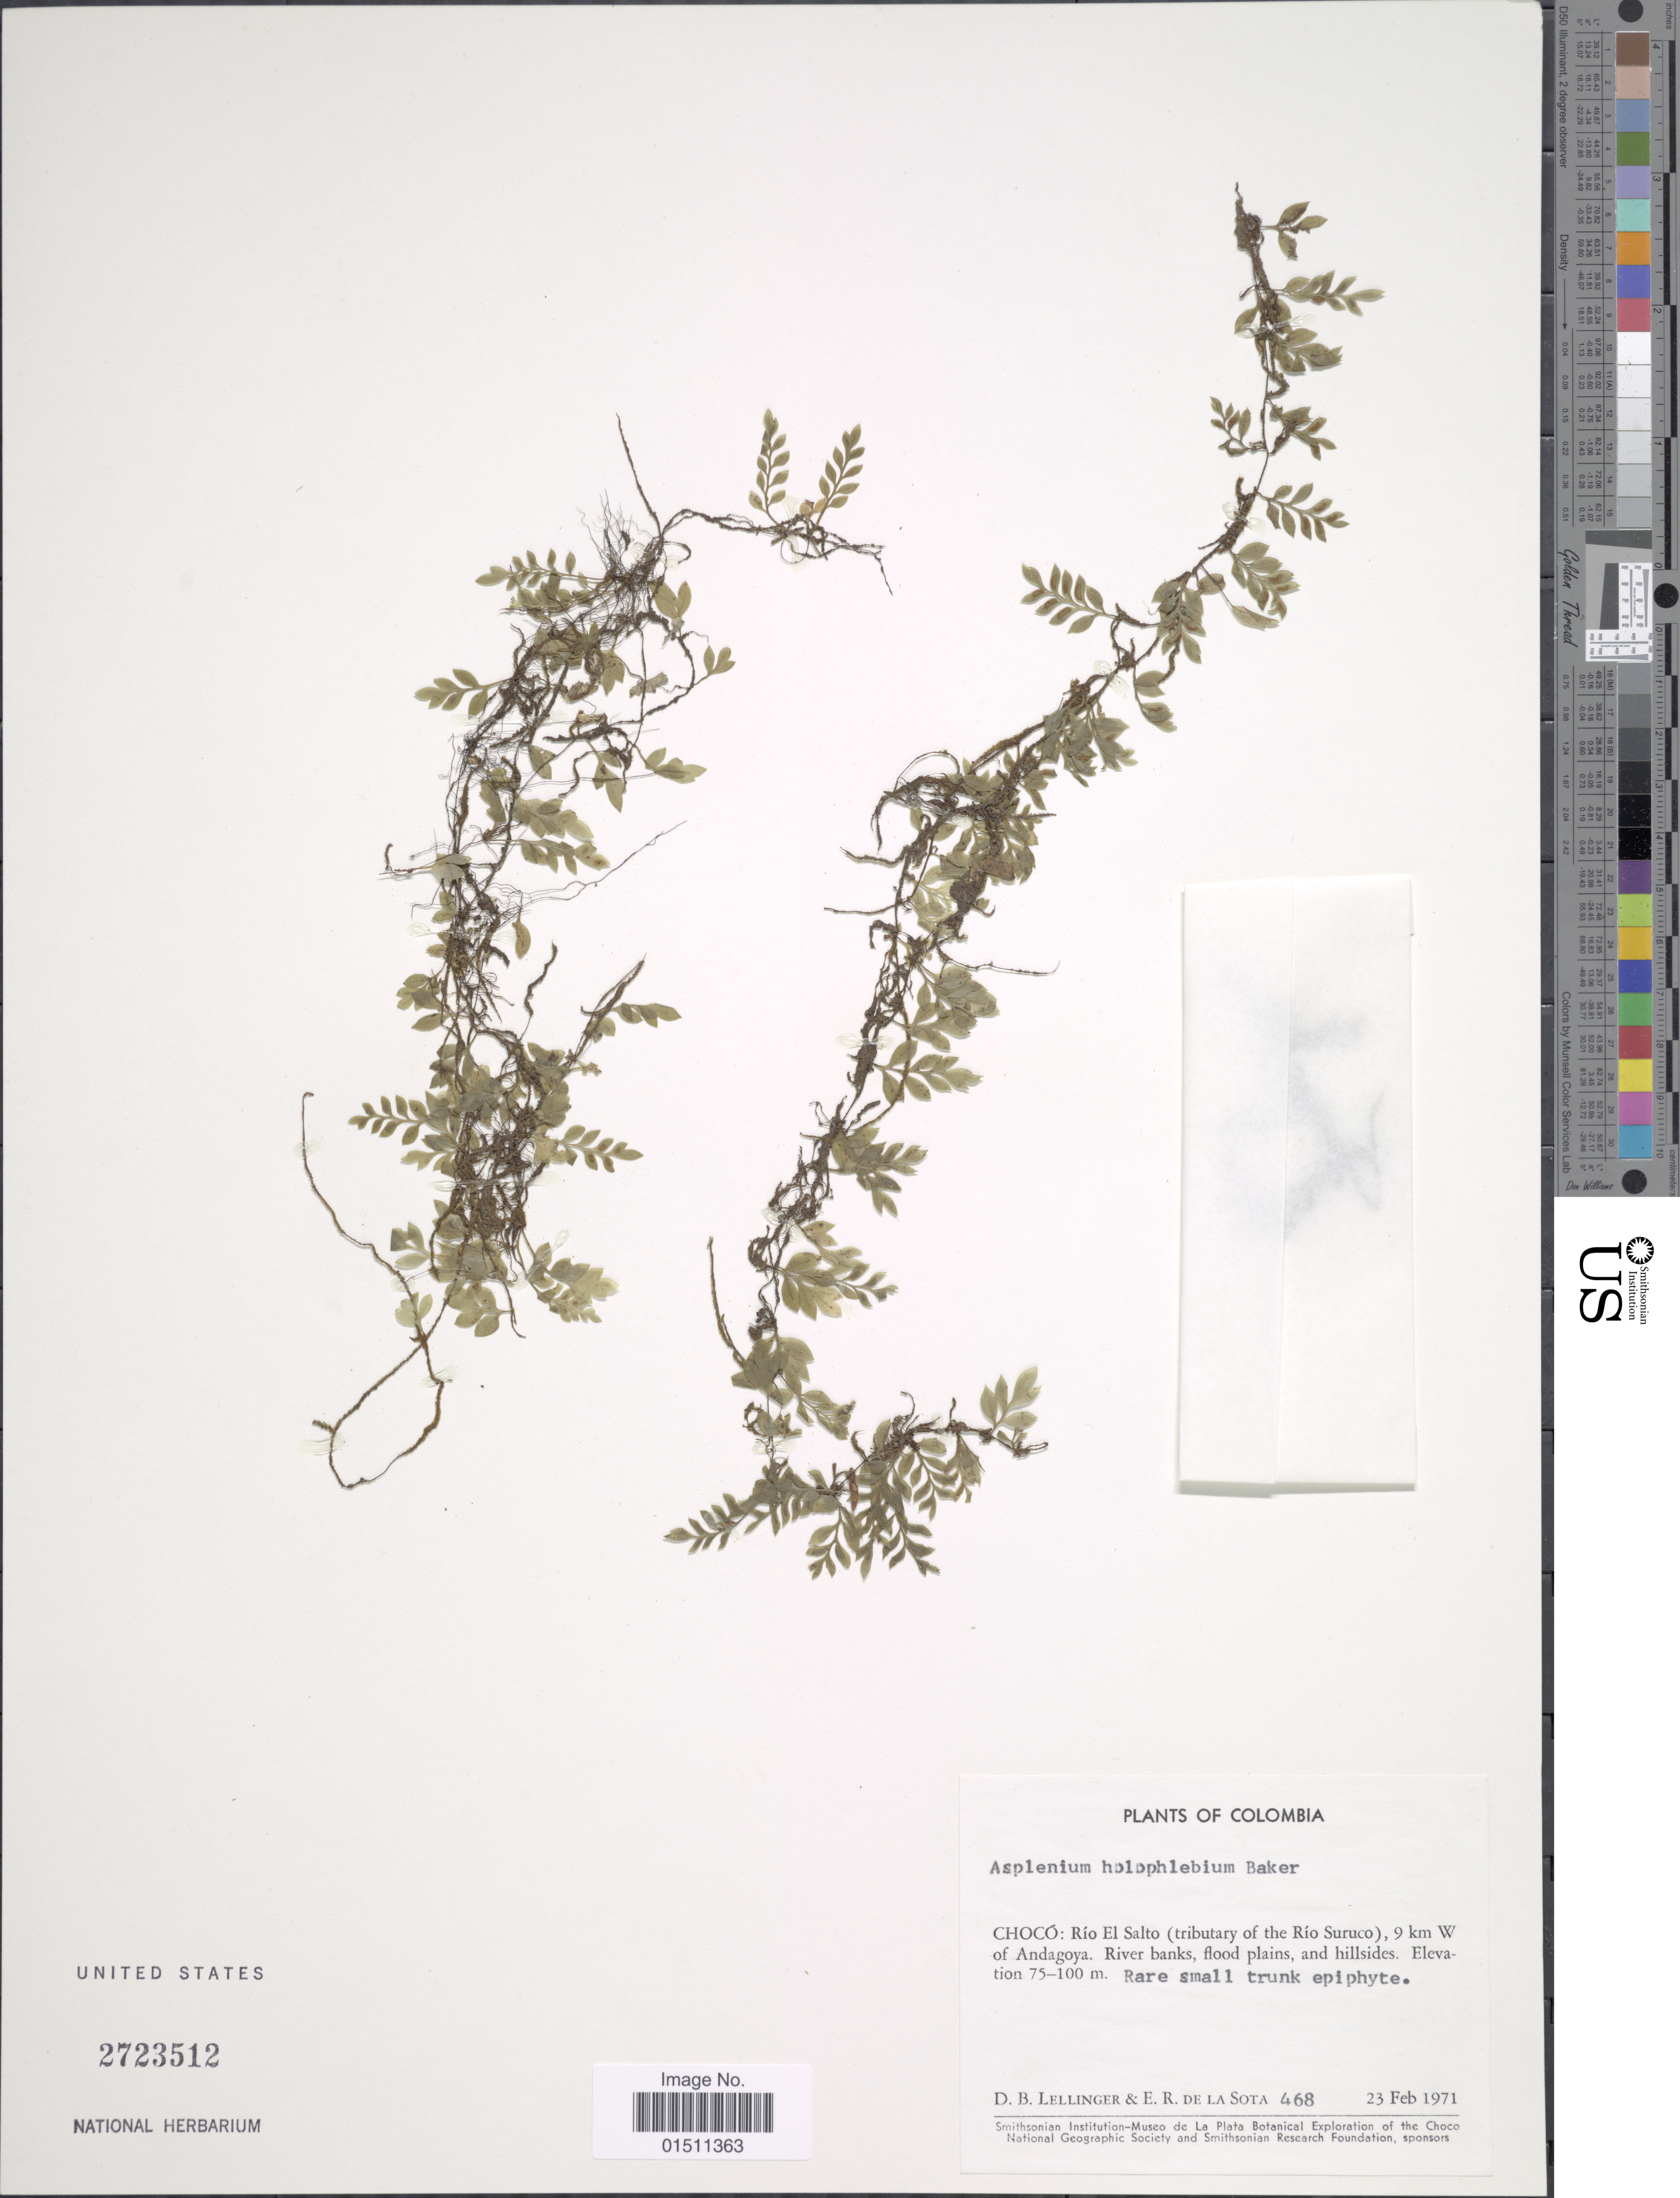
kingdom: Plantae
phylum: Tracheophyta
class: Polypodiopsida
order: Polypodiales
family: Aspleniaceae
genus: Asplenium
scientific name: Asplenium holophlebium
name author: Baker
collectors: D. B. Lellinger & E. R. de la Sota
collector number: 468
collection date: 1971-02-23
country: Colombia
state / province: Chocó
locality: Colombia, Río El Salto (tributary of the Río Suruco), 9 km W of Andagoya.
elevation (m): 75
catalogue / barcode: US 2723512